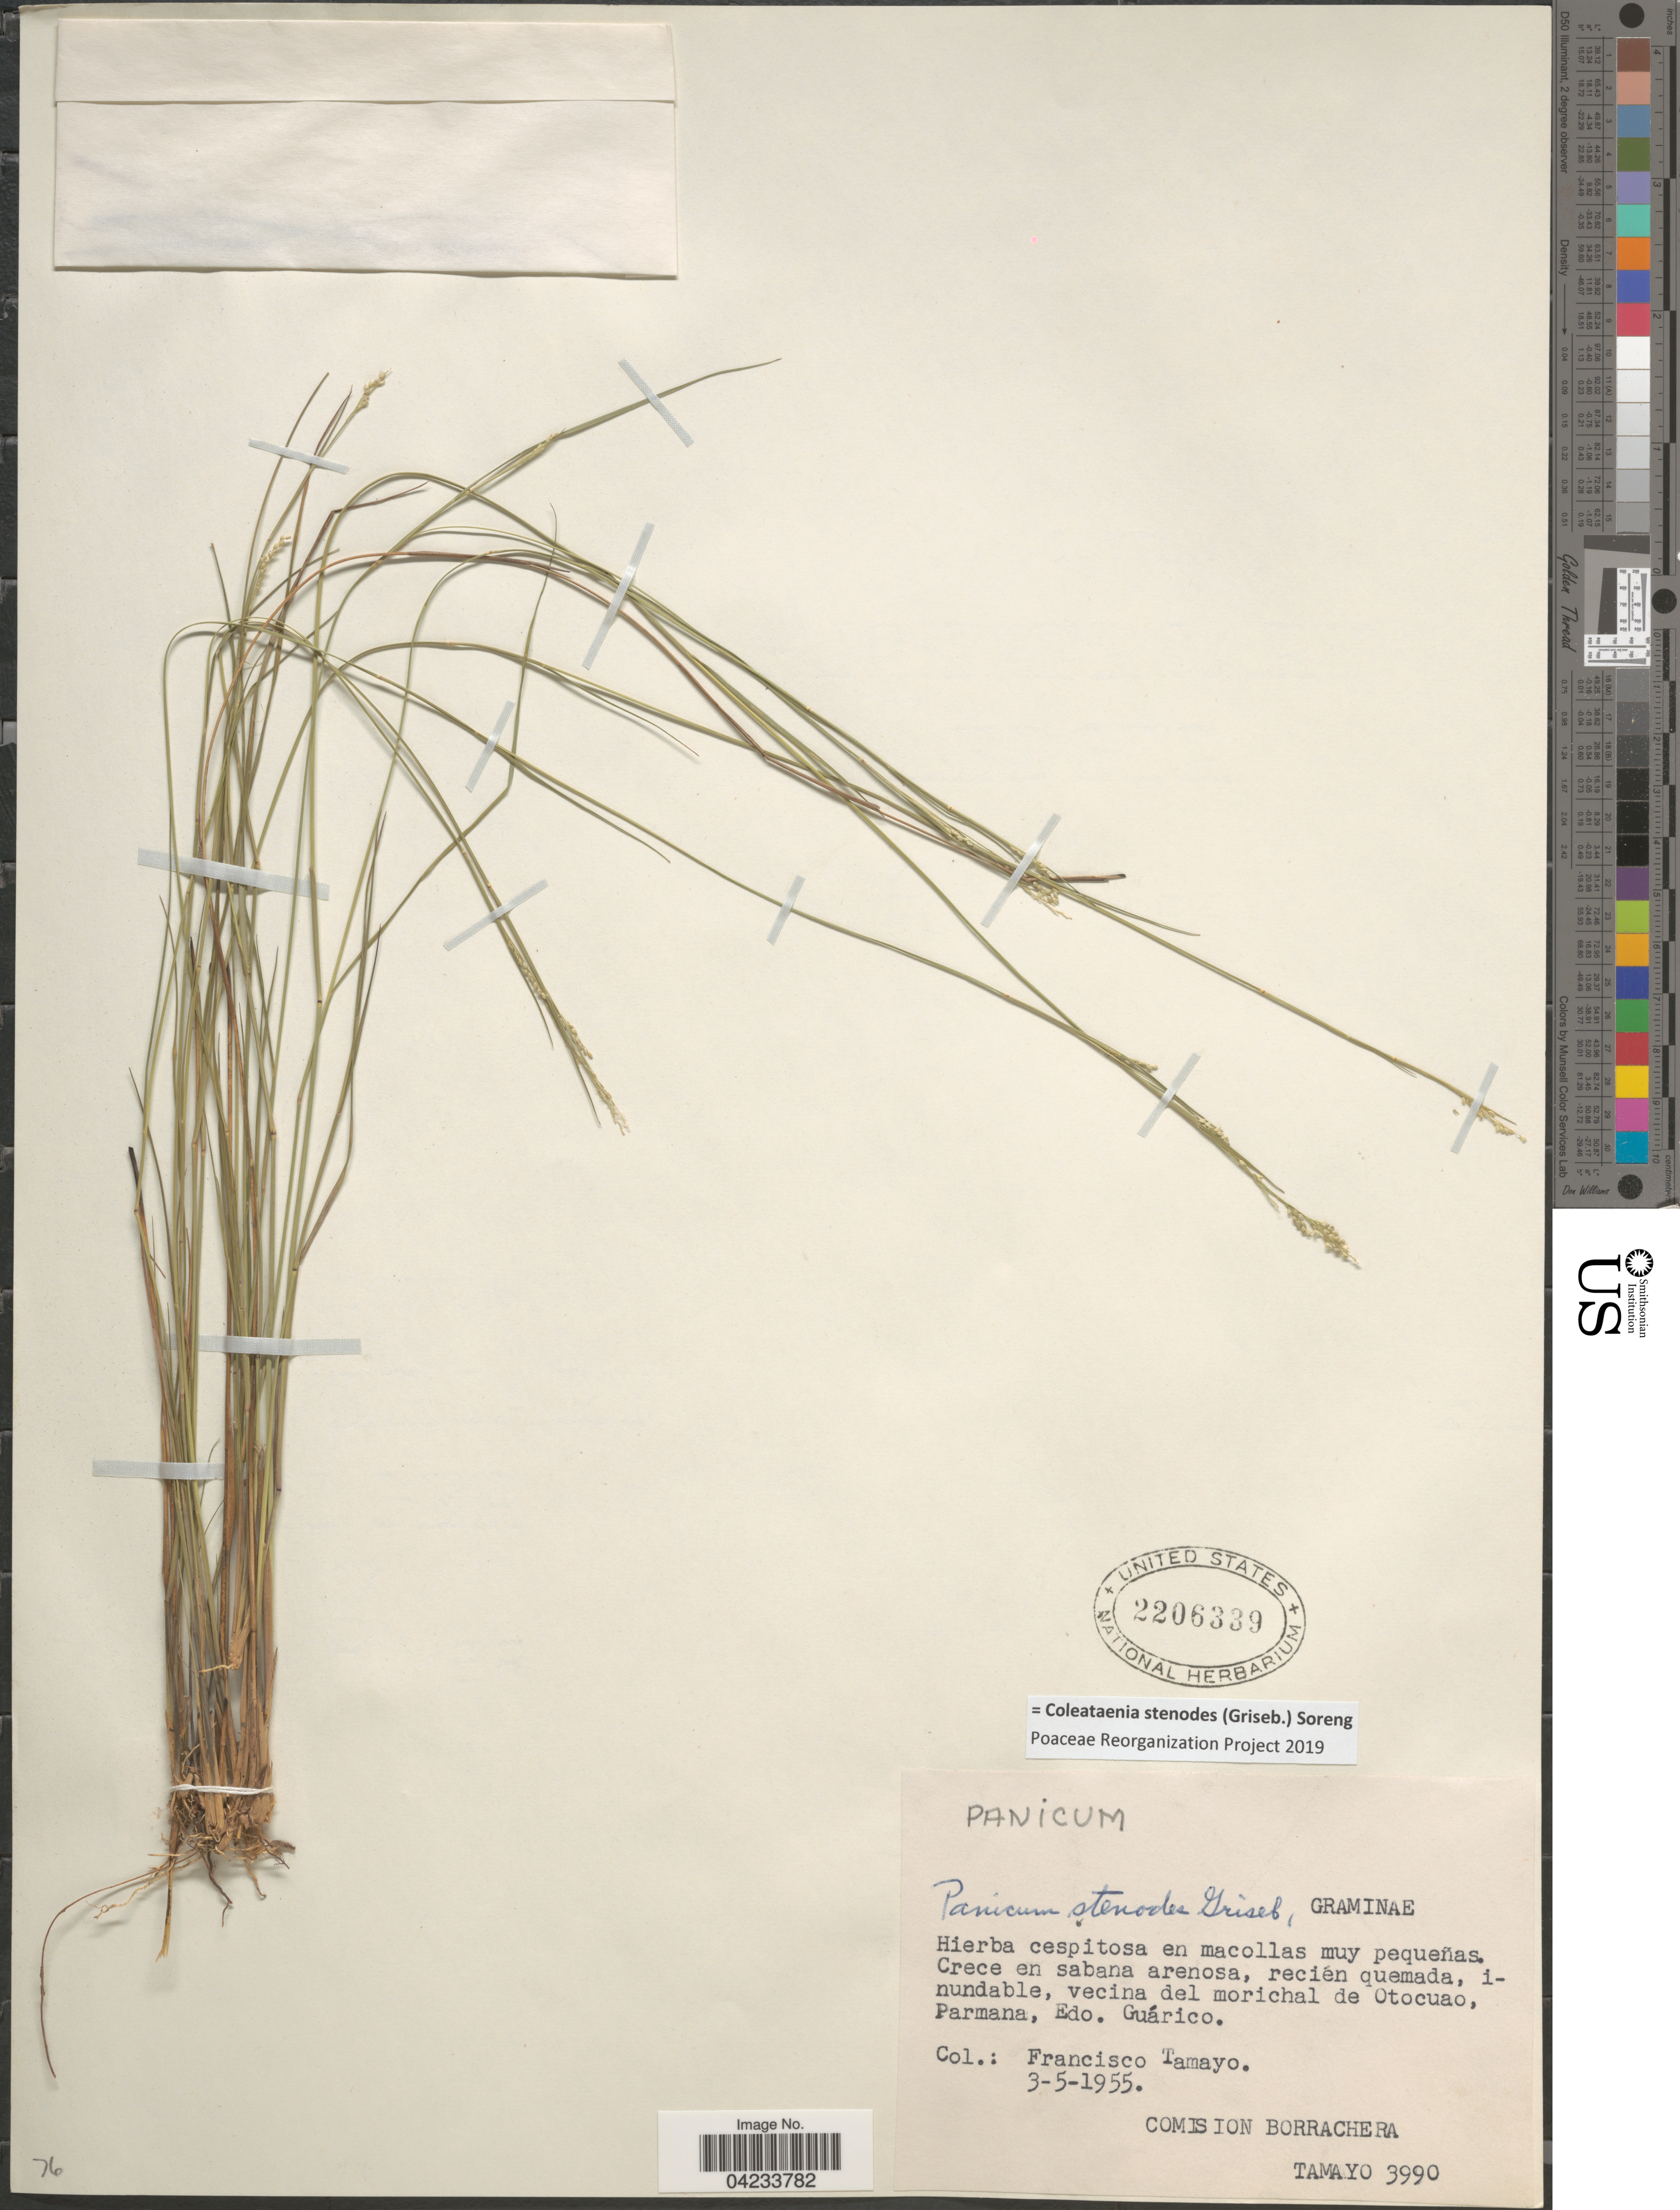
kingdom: Plantae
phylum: Tracheophyta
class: Liliopsida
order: Poales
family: Poaceae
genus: Coleataenia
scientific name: Coleataenia stenodes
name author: (Griseb.) Soreng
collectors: F. Tamayo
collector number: Tamayo3990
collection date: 1955-05-03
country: Venezuela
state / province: Guarico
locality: Hierba cespitosa en macollas muy pequeñas. Crece en sabana arenosa, recien quemada, inundable, vecina del morichal de Otocuao, Parmana, Edo. Guárico.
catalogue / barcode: US 2206339